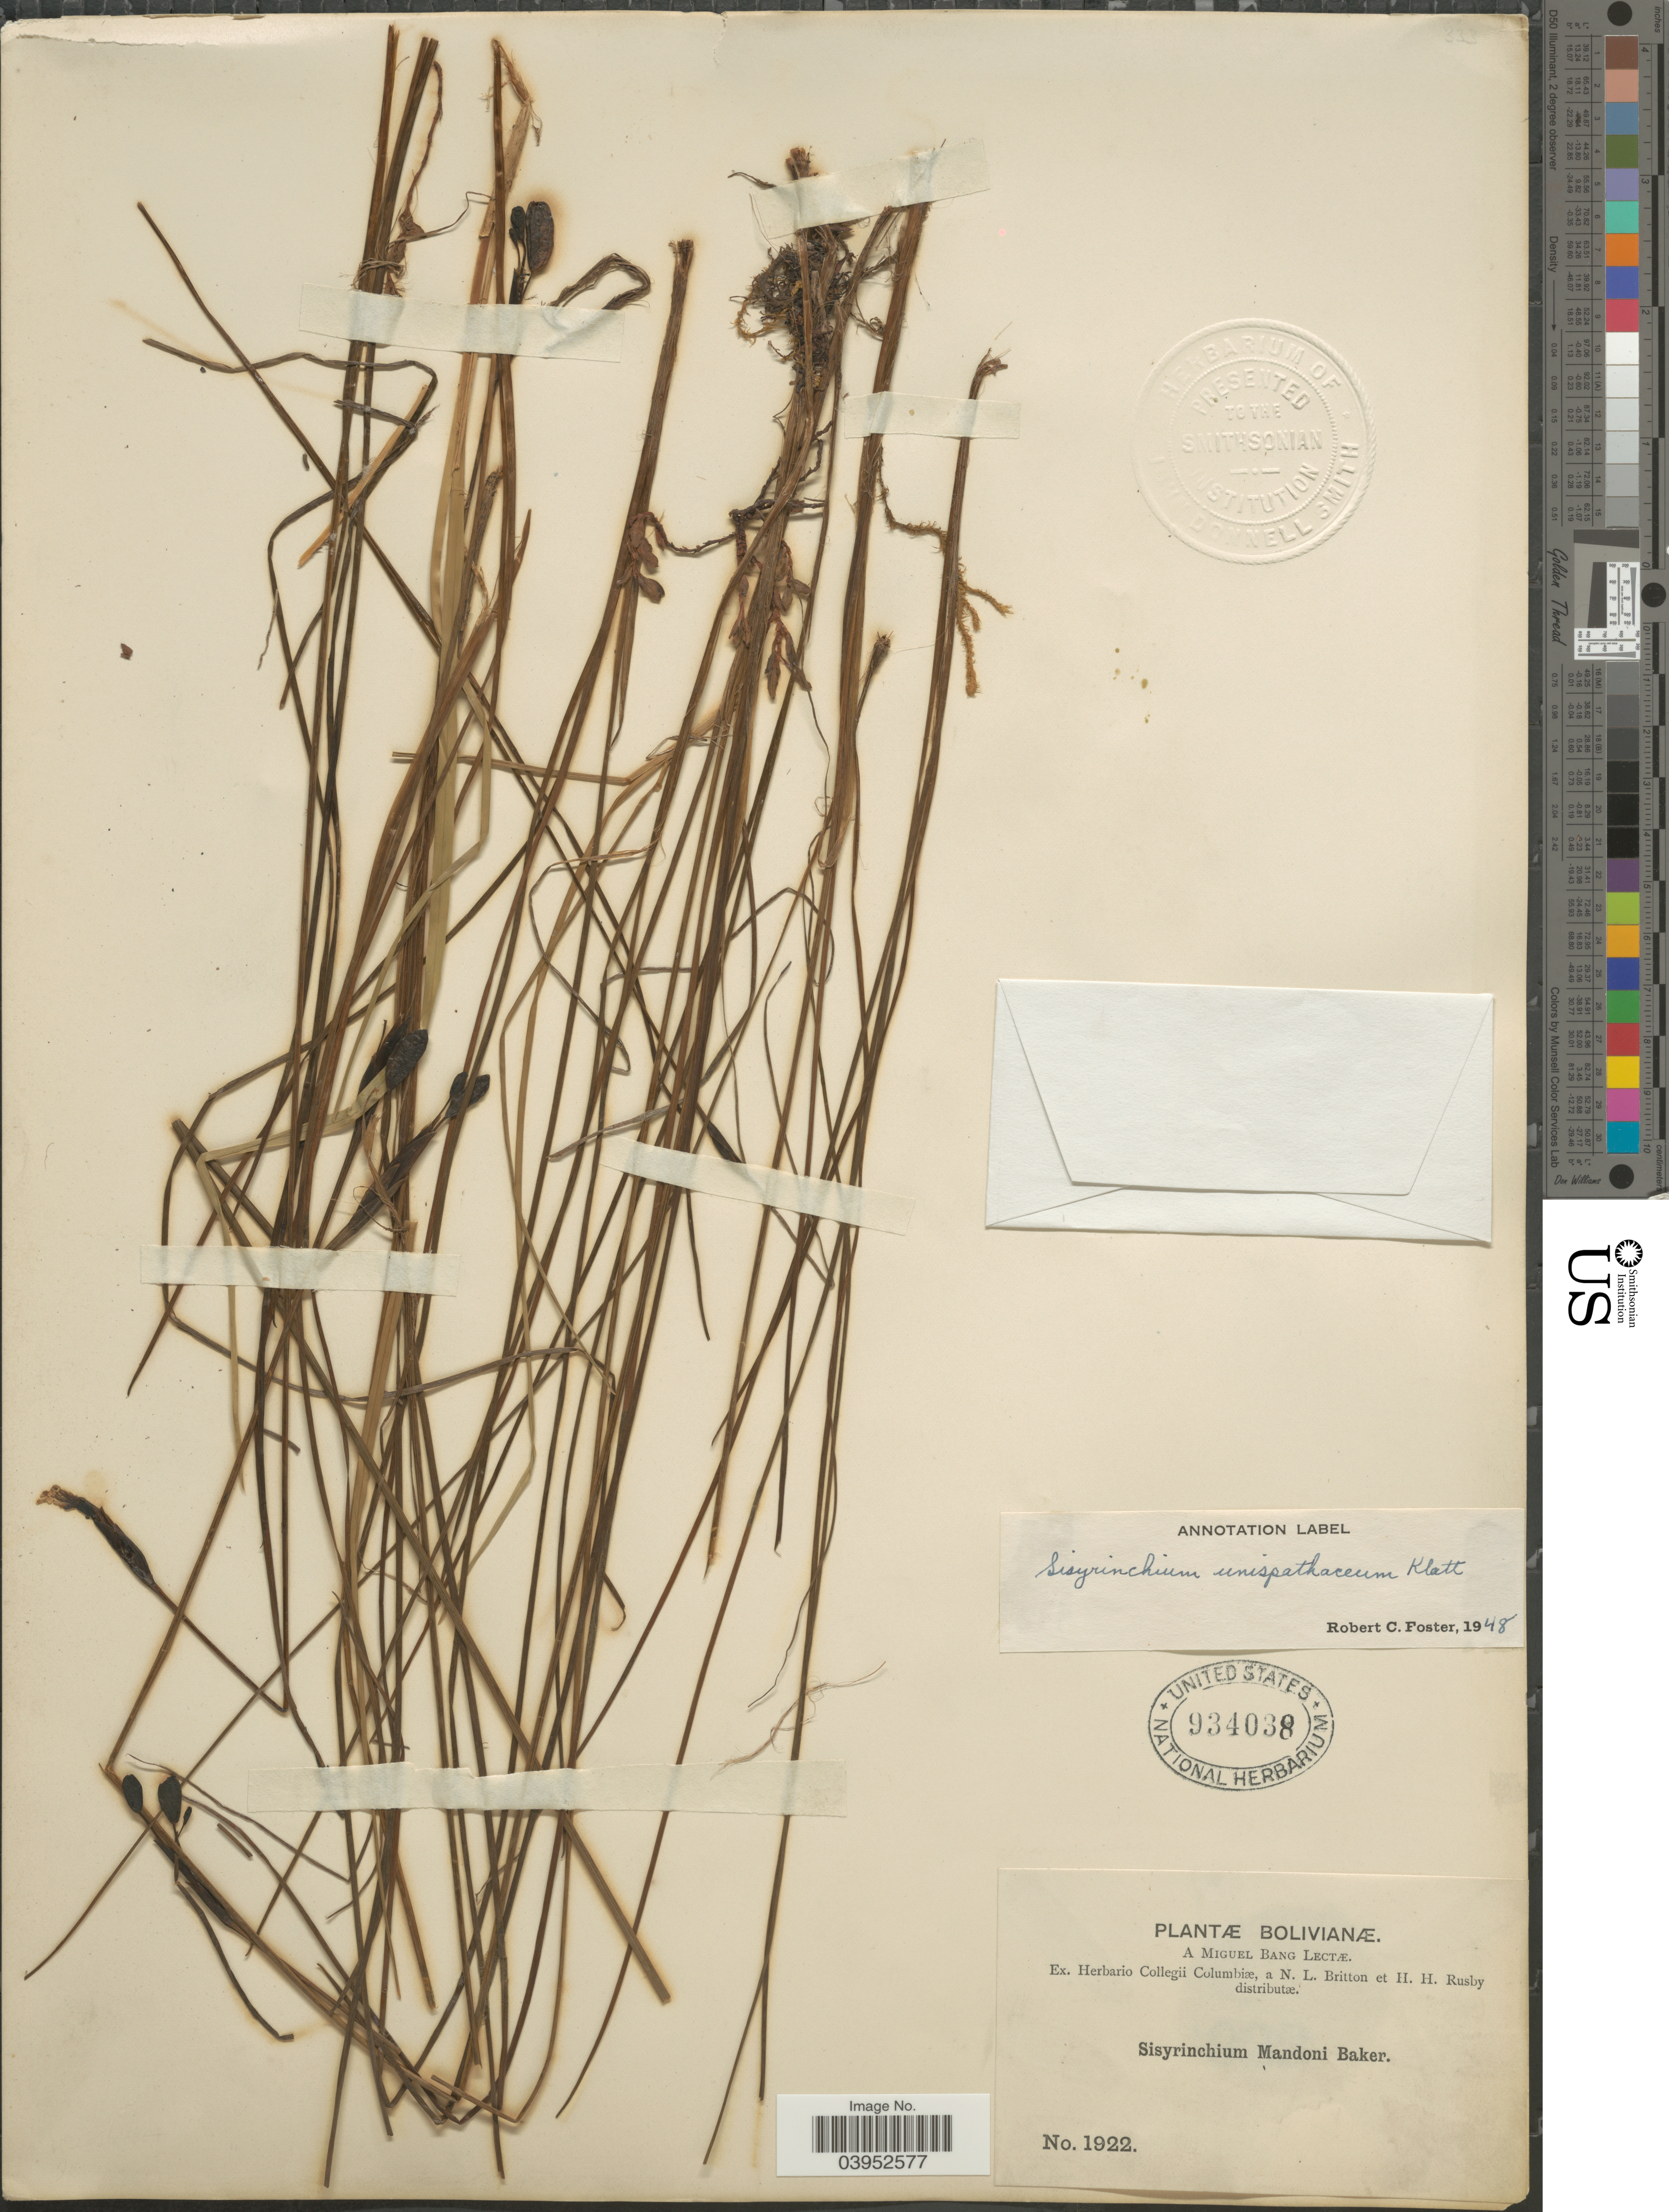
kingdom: Plantae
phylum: Tracheophyta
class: Liliopsida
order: Asparagales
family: Iridaceae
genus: Sisyrinchium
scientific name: Sisyrinchium unispathaceum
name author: Klatt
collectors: M. Bang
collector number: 1922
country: Bolivia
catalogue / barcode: US 934038